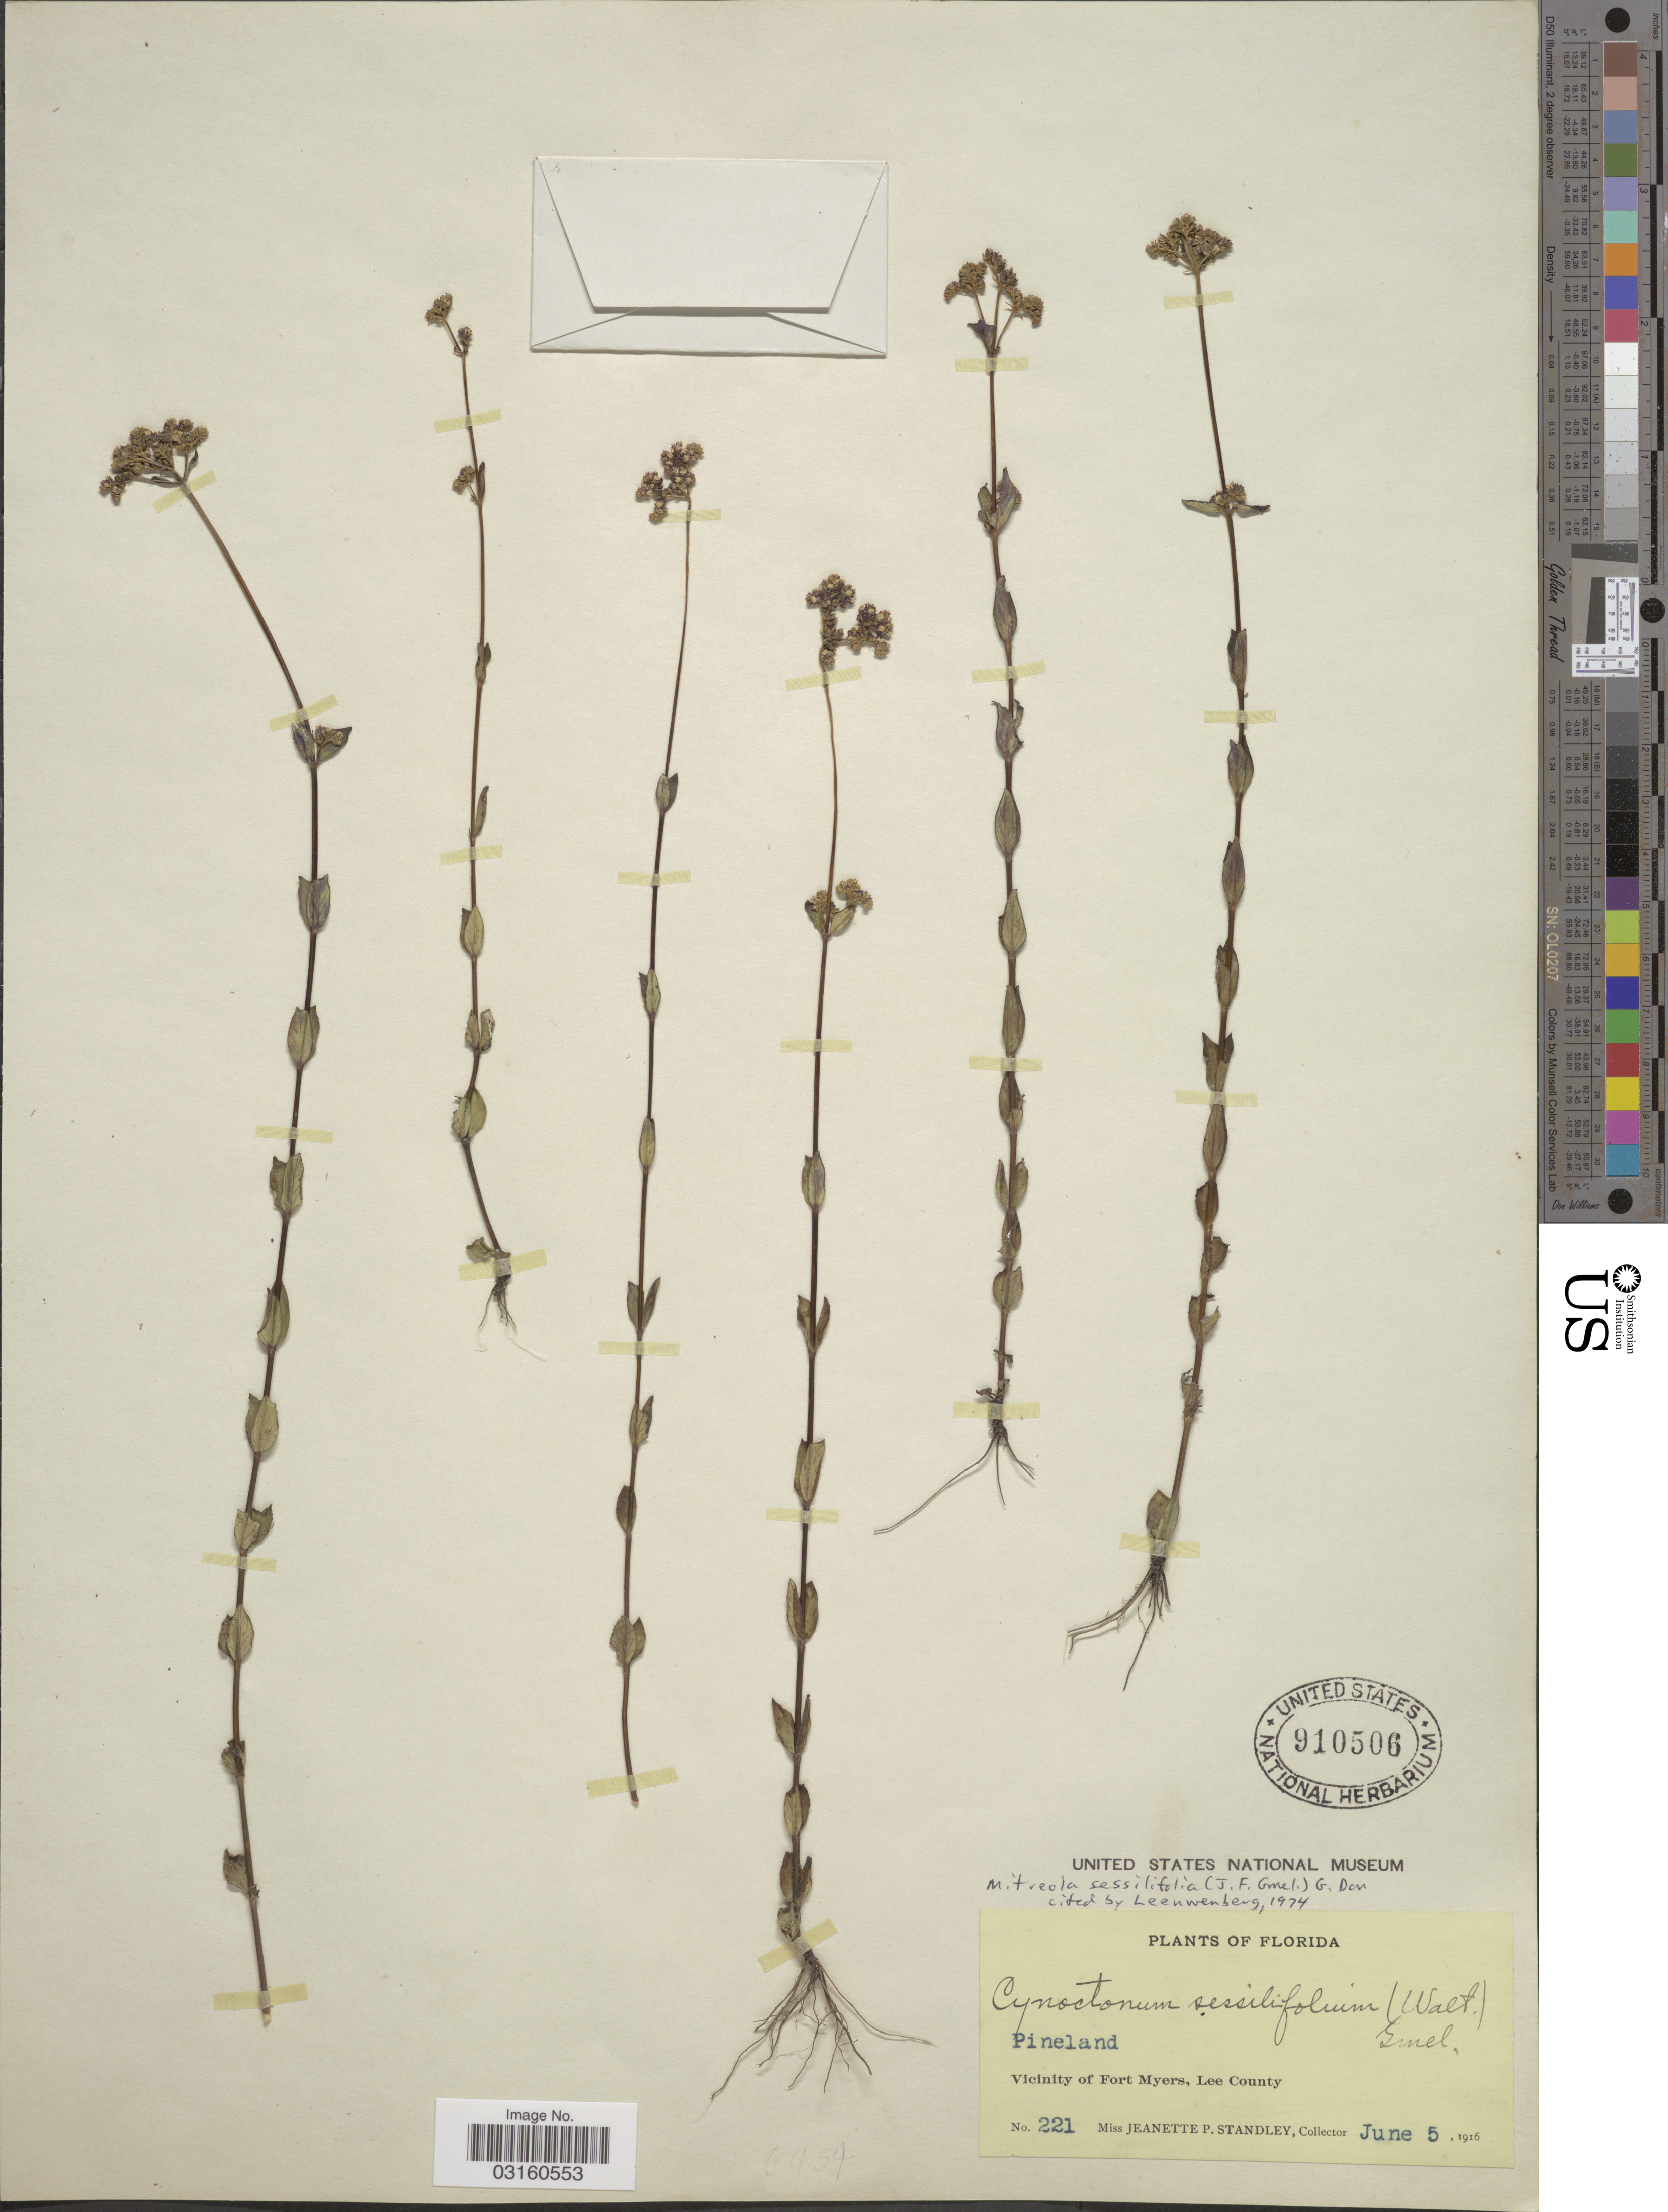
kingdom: Plantae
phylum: Tracheophyta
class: Magnoliopsida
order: Gentianales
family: Loganiaceae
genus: Mitreola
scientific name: Mitreola sessilifolia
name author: (J.F. Gmel.) G. Don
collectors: J. P. Standley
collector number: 221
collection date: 1916-06-05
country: United States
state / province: Florida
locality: Vicinity of Fort Myers, Lee County.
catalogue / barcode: US 910506